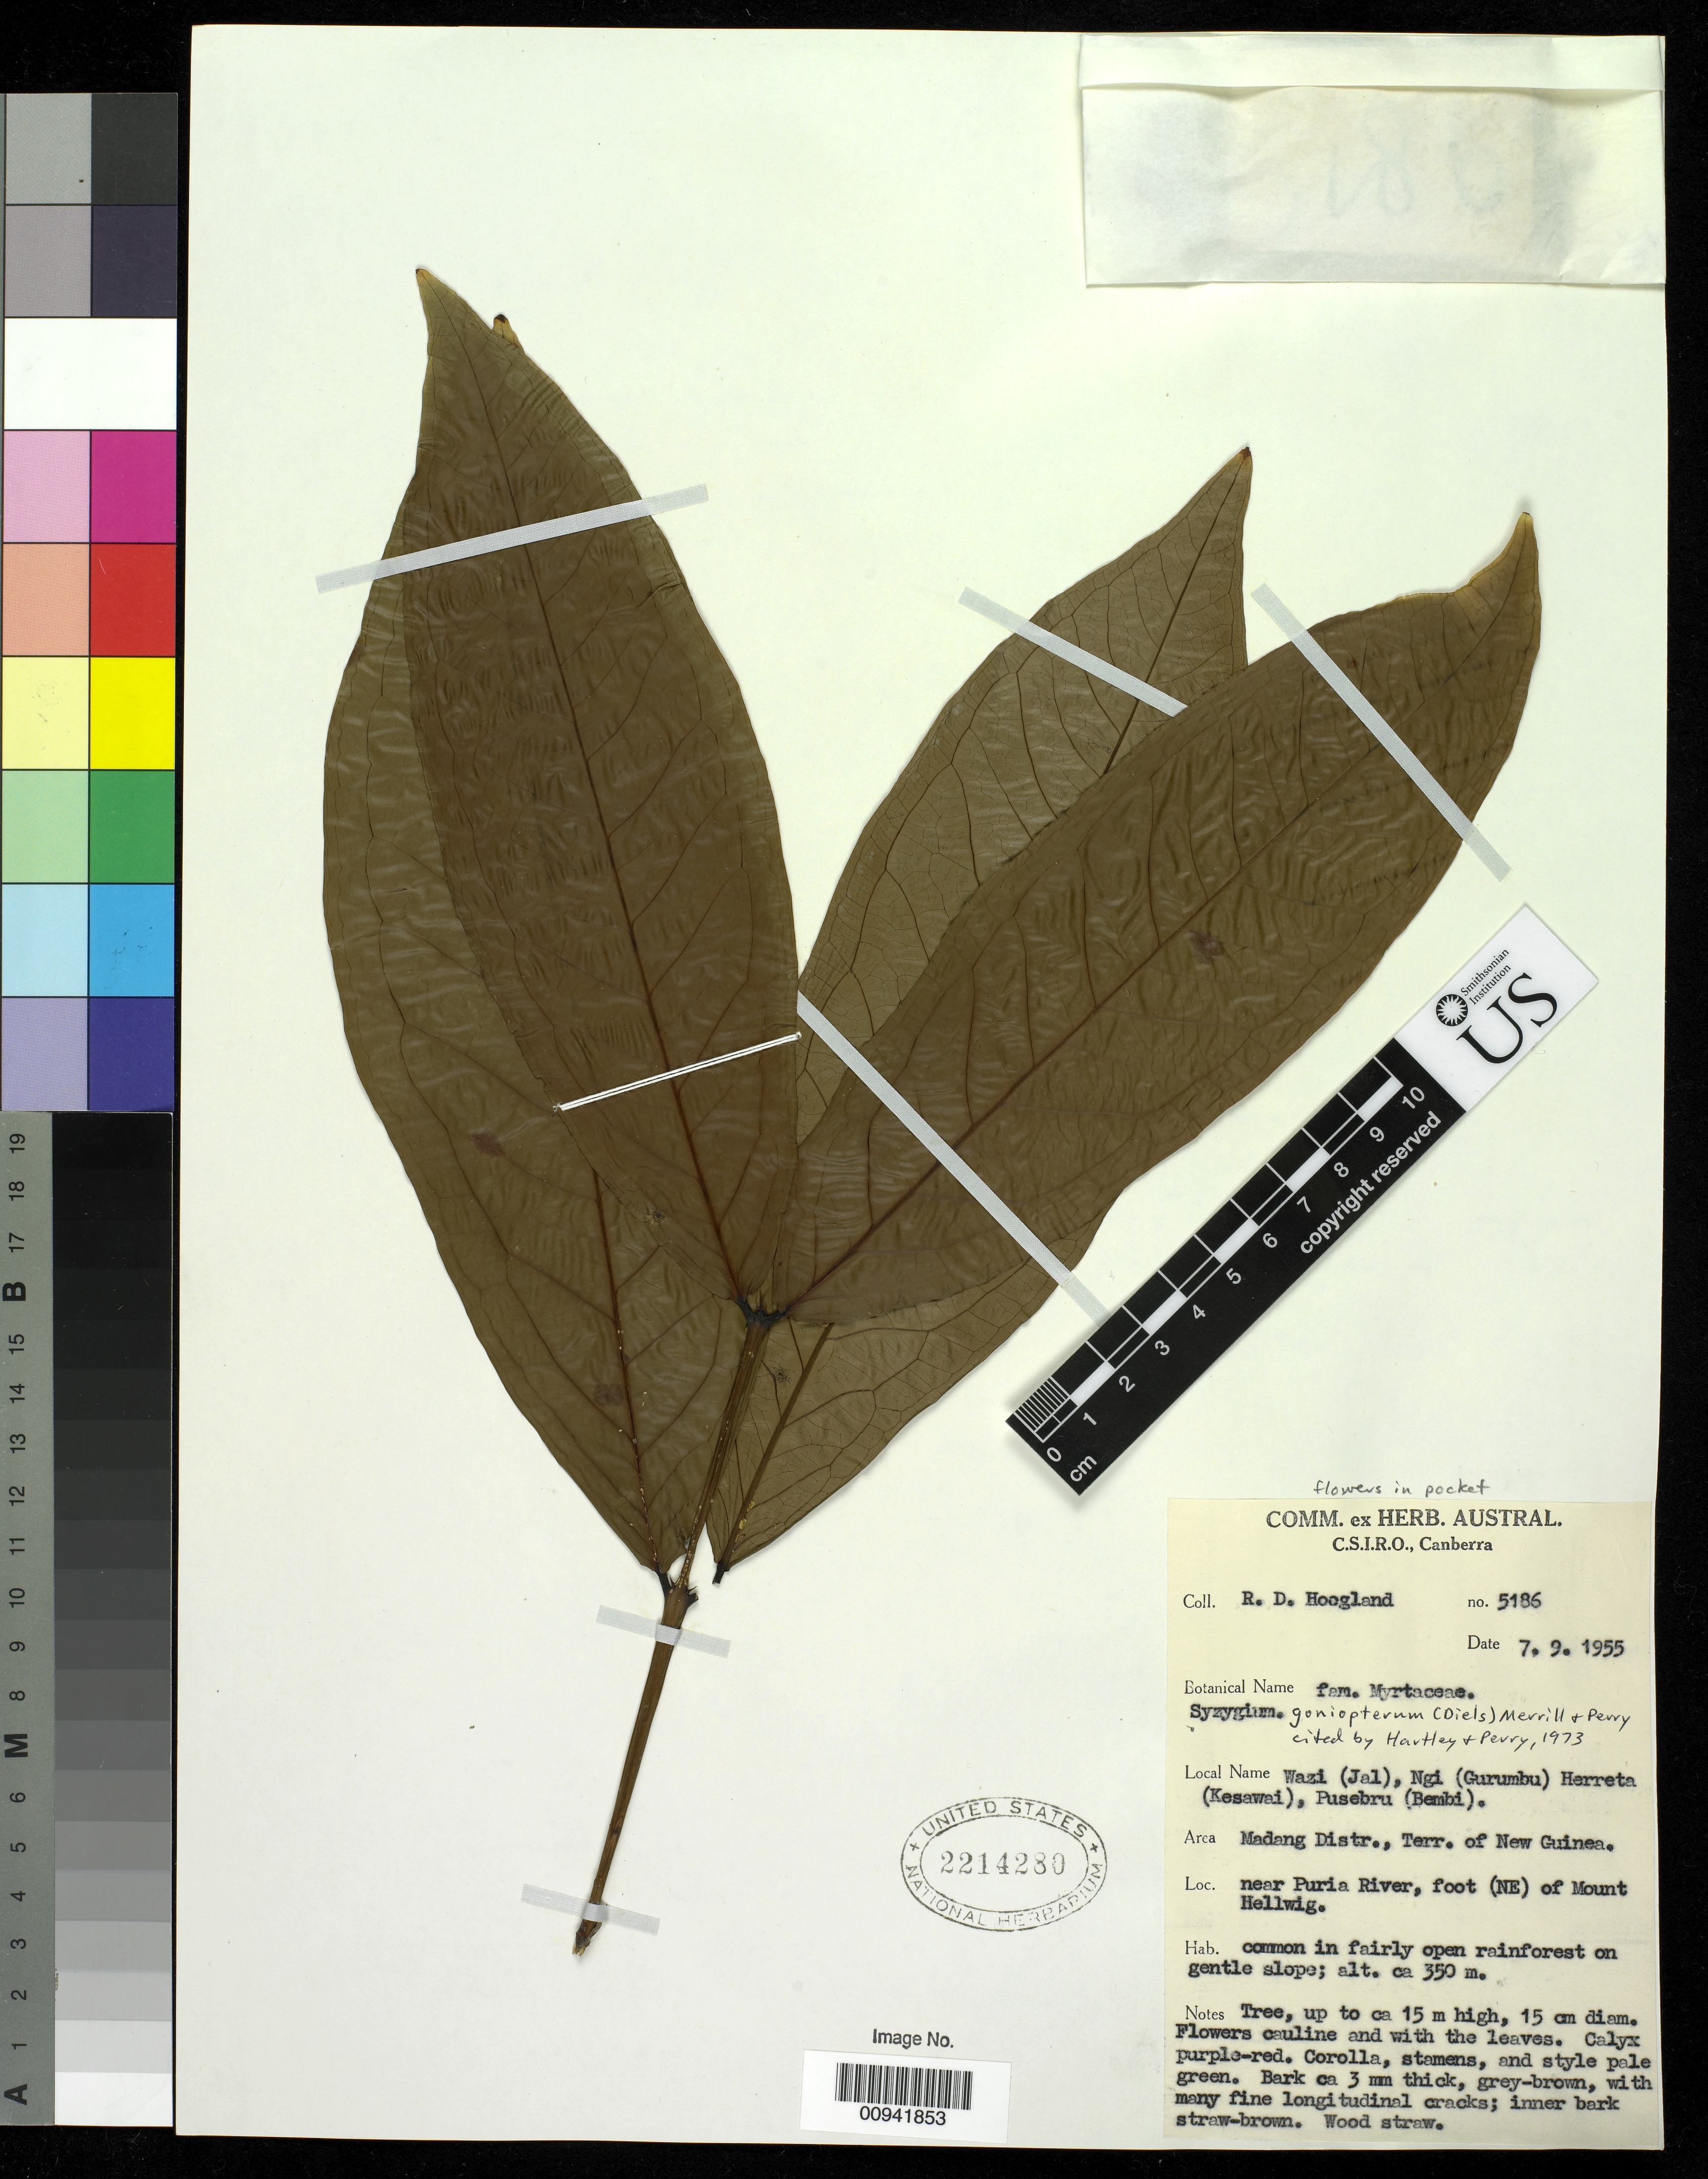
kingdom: Plantae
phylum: Tracheophyta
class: Magnoliopsida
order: Myrtales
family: Myrtaceae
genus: Syzygium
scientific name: Syzygium goniopterum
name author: (Diels) Merr. & L.M. Perry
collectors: R. D. Hoogland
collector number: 5186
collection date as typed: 09 Jul 1955 or 07 Sep 1955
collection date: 1955-07-09 or 1955-09-07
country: Papua New Guinea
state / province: Madang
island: New Guinea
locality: near Puria River, foot (NE) of Mount Hellwig.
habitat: common in fairly open rainforest on gentle slope.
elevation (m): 350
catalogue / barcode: US 2214280